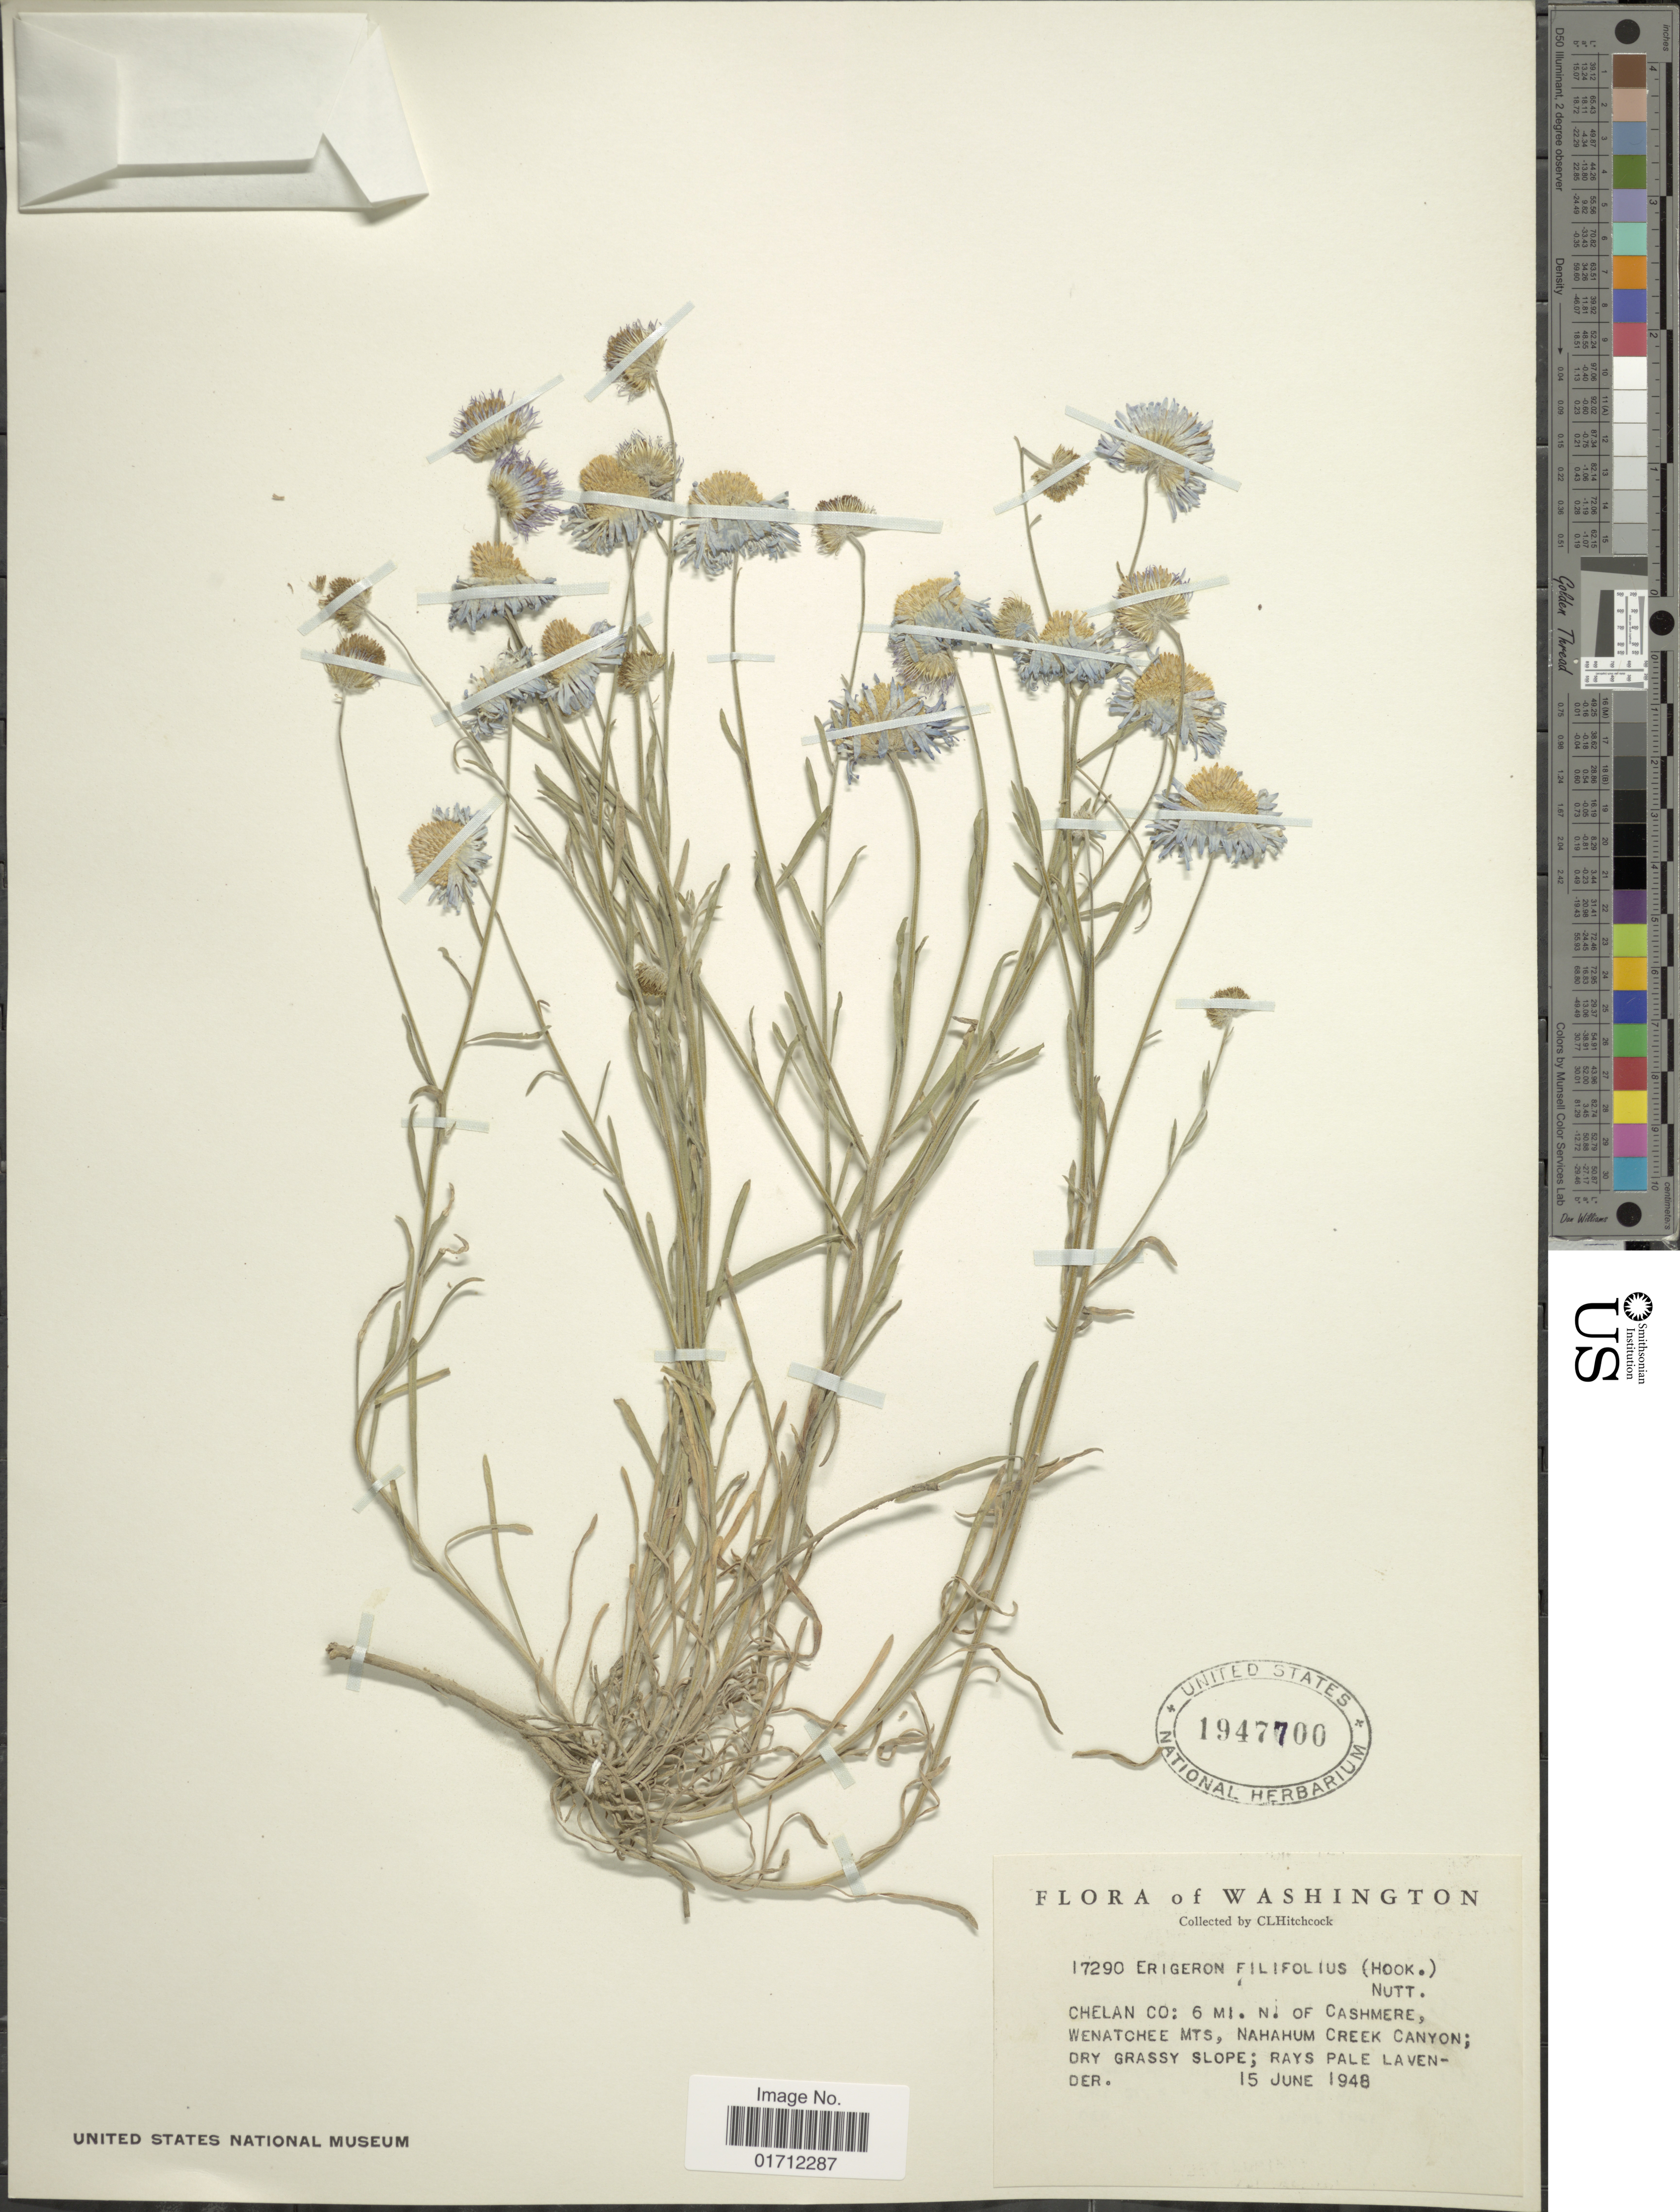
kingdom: Plantae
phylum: Tracheophyta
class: Magnoliopsida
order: Asterales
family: Asteraceae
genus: Erigeron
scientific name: Erigeron filifolius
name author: (Hook.) Nutt.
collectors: C. L. Hitchcock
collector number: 17290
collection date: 1948-06-15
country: United States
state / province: Washington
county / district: Chelan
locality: Chelan Co.: 6 mi. of Cashmere, Wenatchee Mts, Nahahum Creen Canyon.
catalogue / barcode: US 1947700